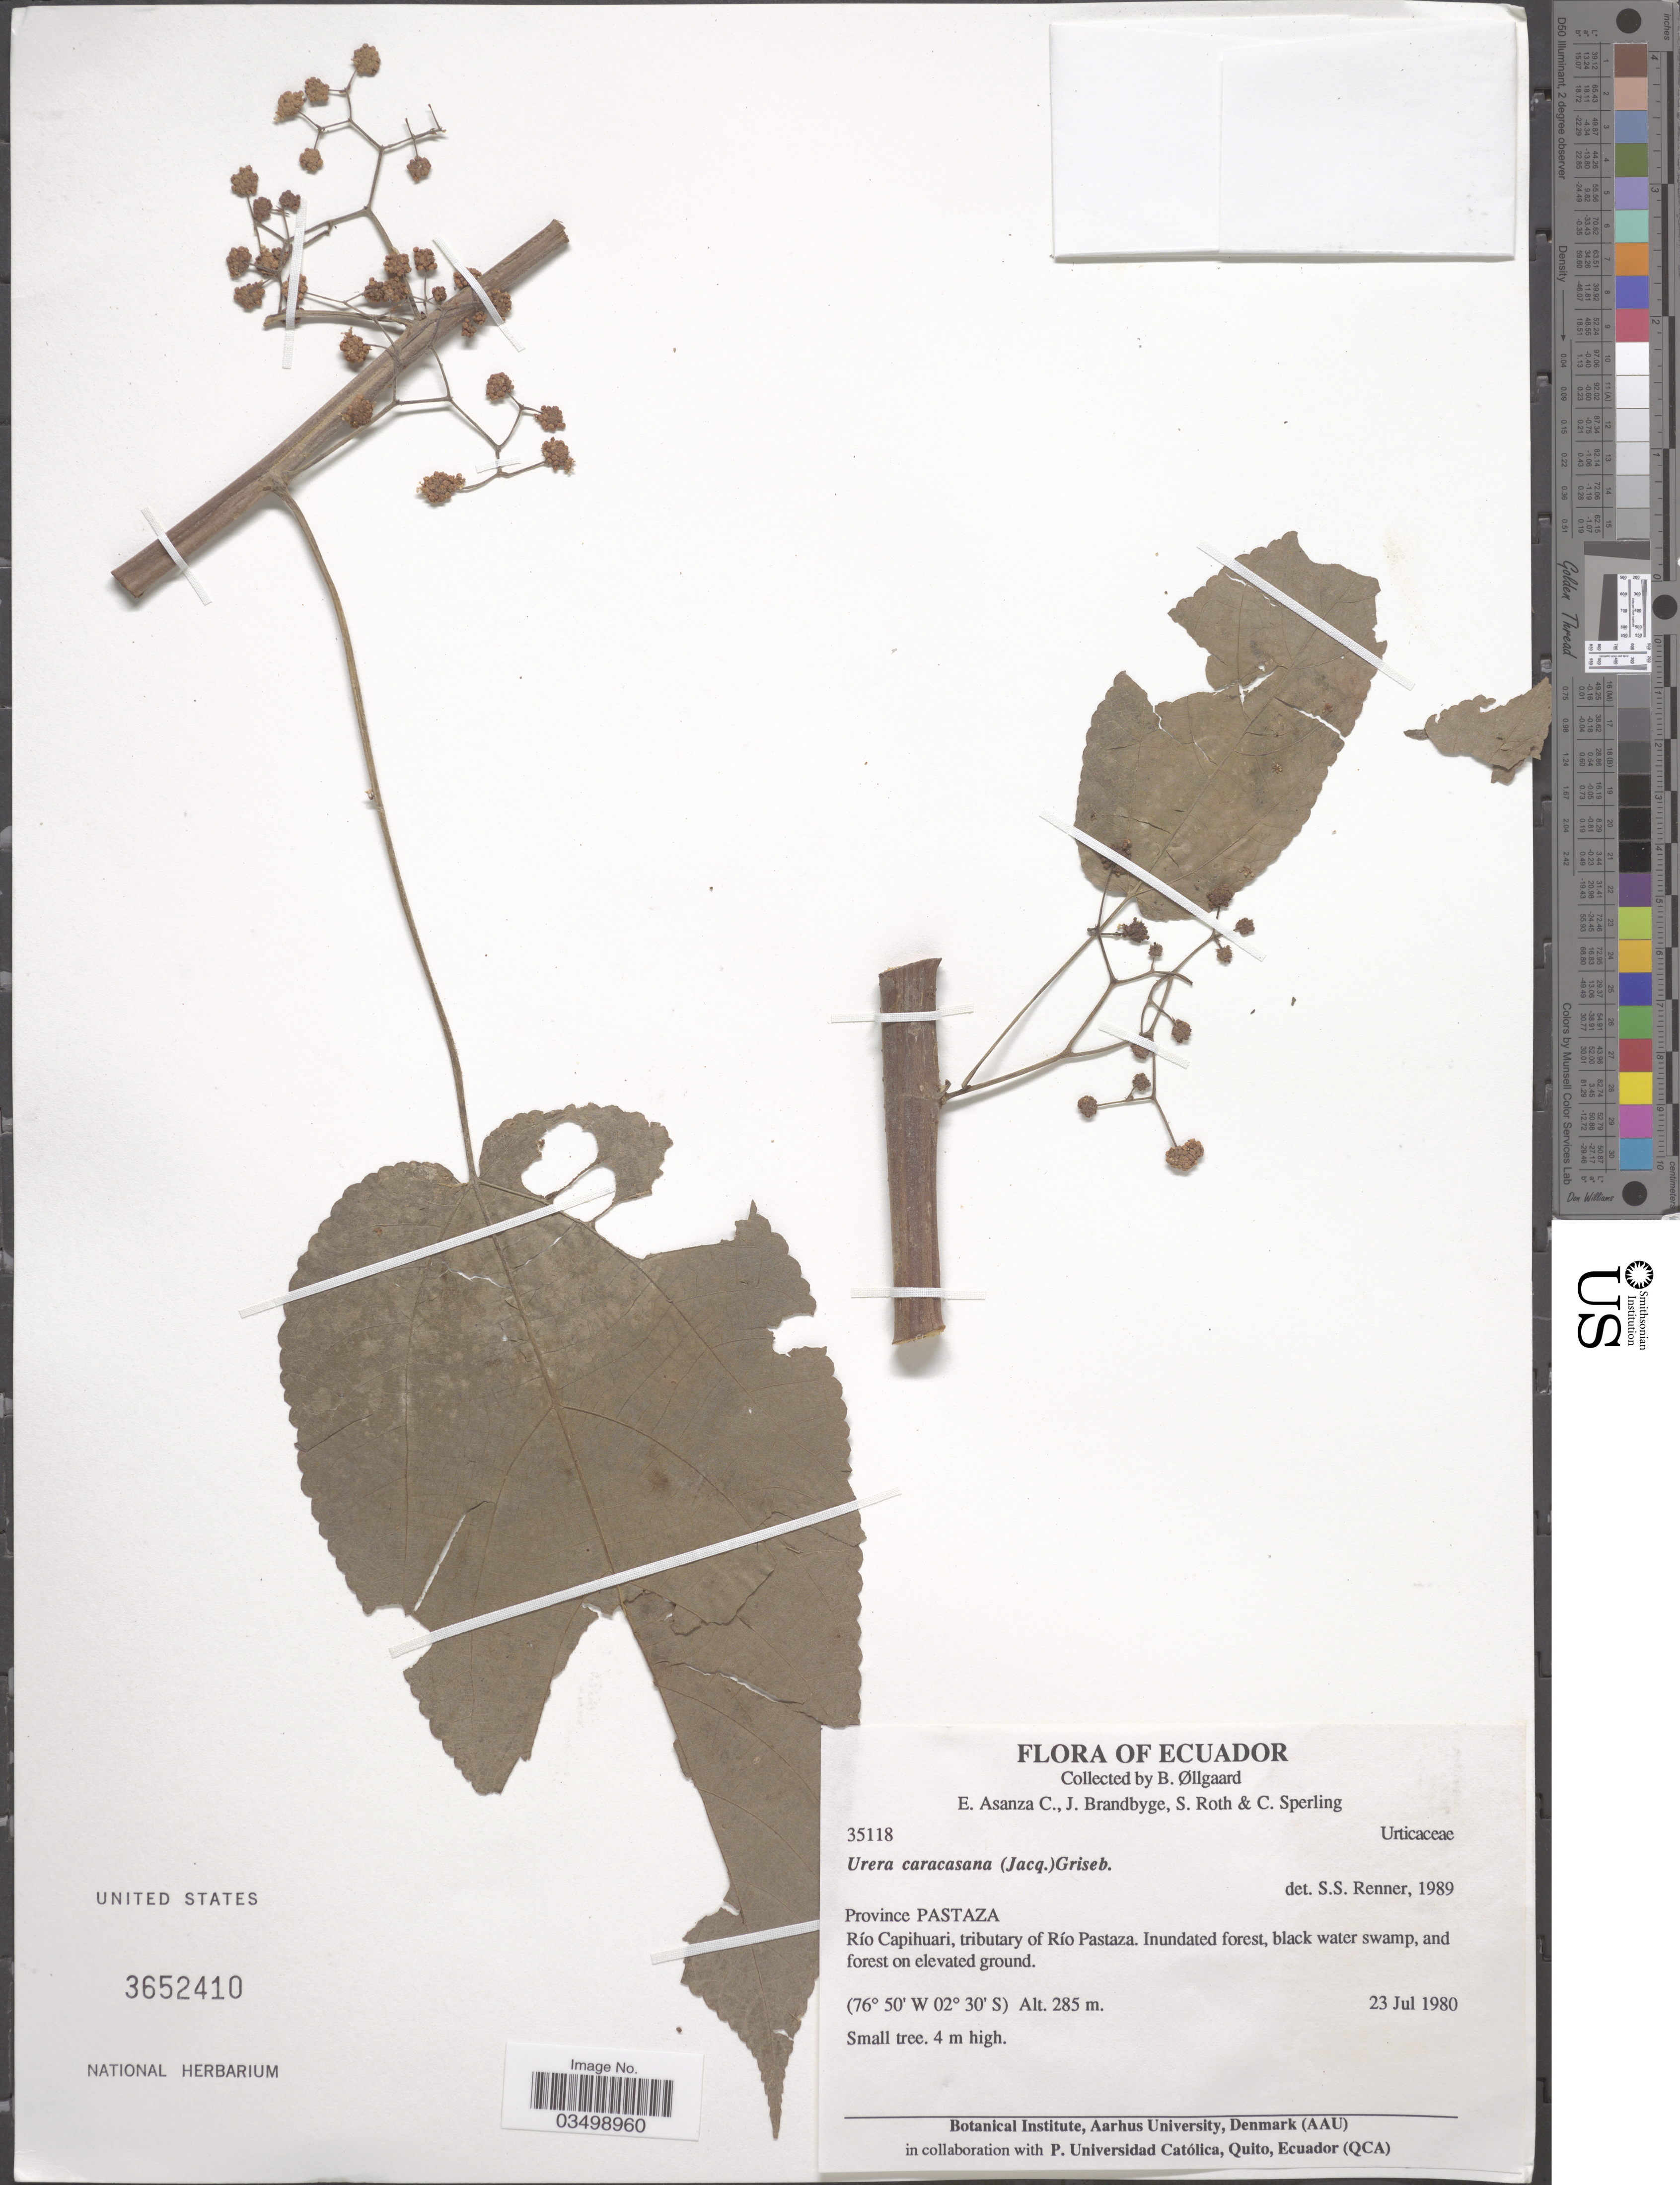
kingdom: Plantae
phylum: Tracheophyta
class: Magnoliopsida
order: Rosales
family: Urticaceae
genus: Urera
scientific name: Urera caracasana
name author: (Jacq.) Gaudich. ex Griseb.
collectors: B. Øllgaard, E. Asanza C., J. Brandbyge, S. Roth & C. Sperling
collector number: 35118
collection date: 1980-07-23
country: Ecuador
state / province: Pastaza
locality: Río Capihuari, tributary of Río Pastaza.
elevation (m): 285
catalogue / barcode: US 3652410